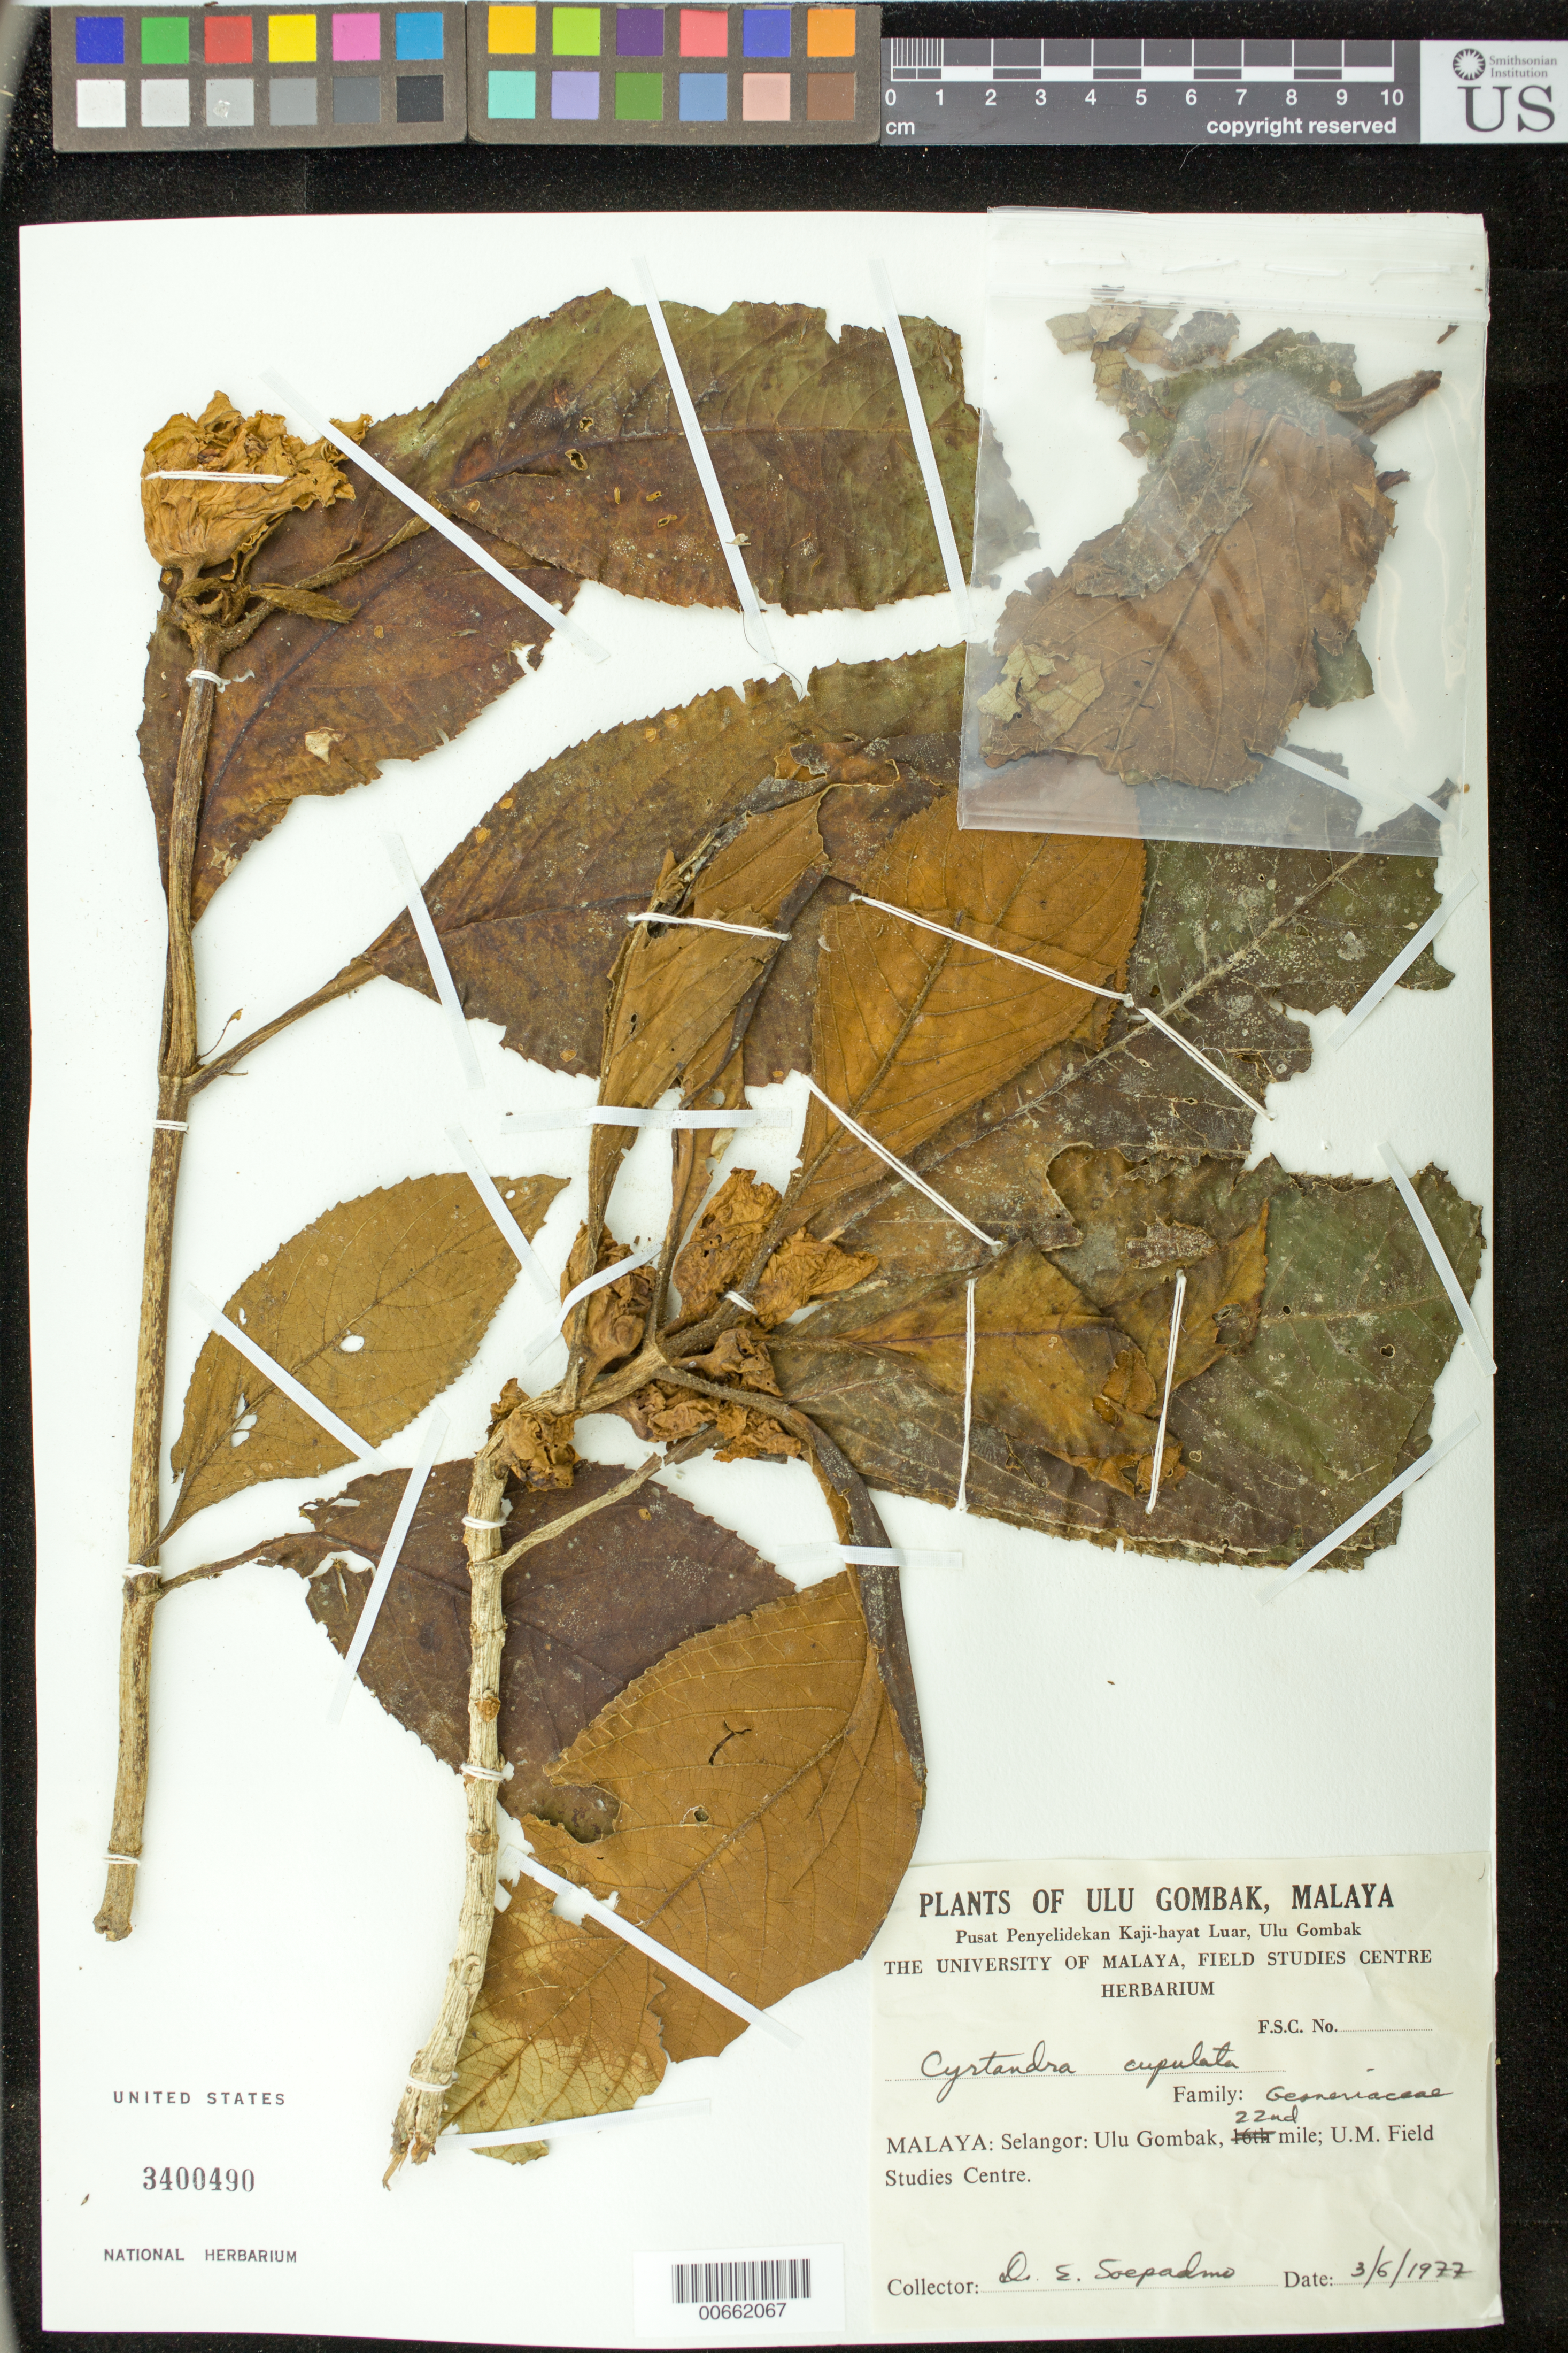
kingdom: Plantae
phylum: Tracheophyta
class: Magnoliopsida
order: Lamiales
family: Gesneriaceae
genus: Cyrtandra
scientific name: Cyrtandra cupulata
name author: Ridl.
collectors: D. Soepadmo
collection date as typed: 03 Jun 1977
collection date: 1977-06-03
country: Malaysia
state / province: Selangor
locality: Ulu Gombak, 22nd mile; U.M. Field Studies Centre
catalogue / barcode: US 3400490